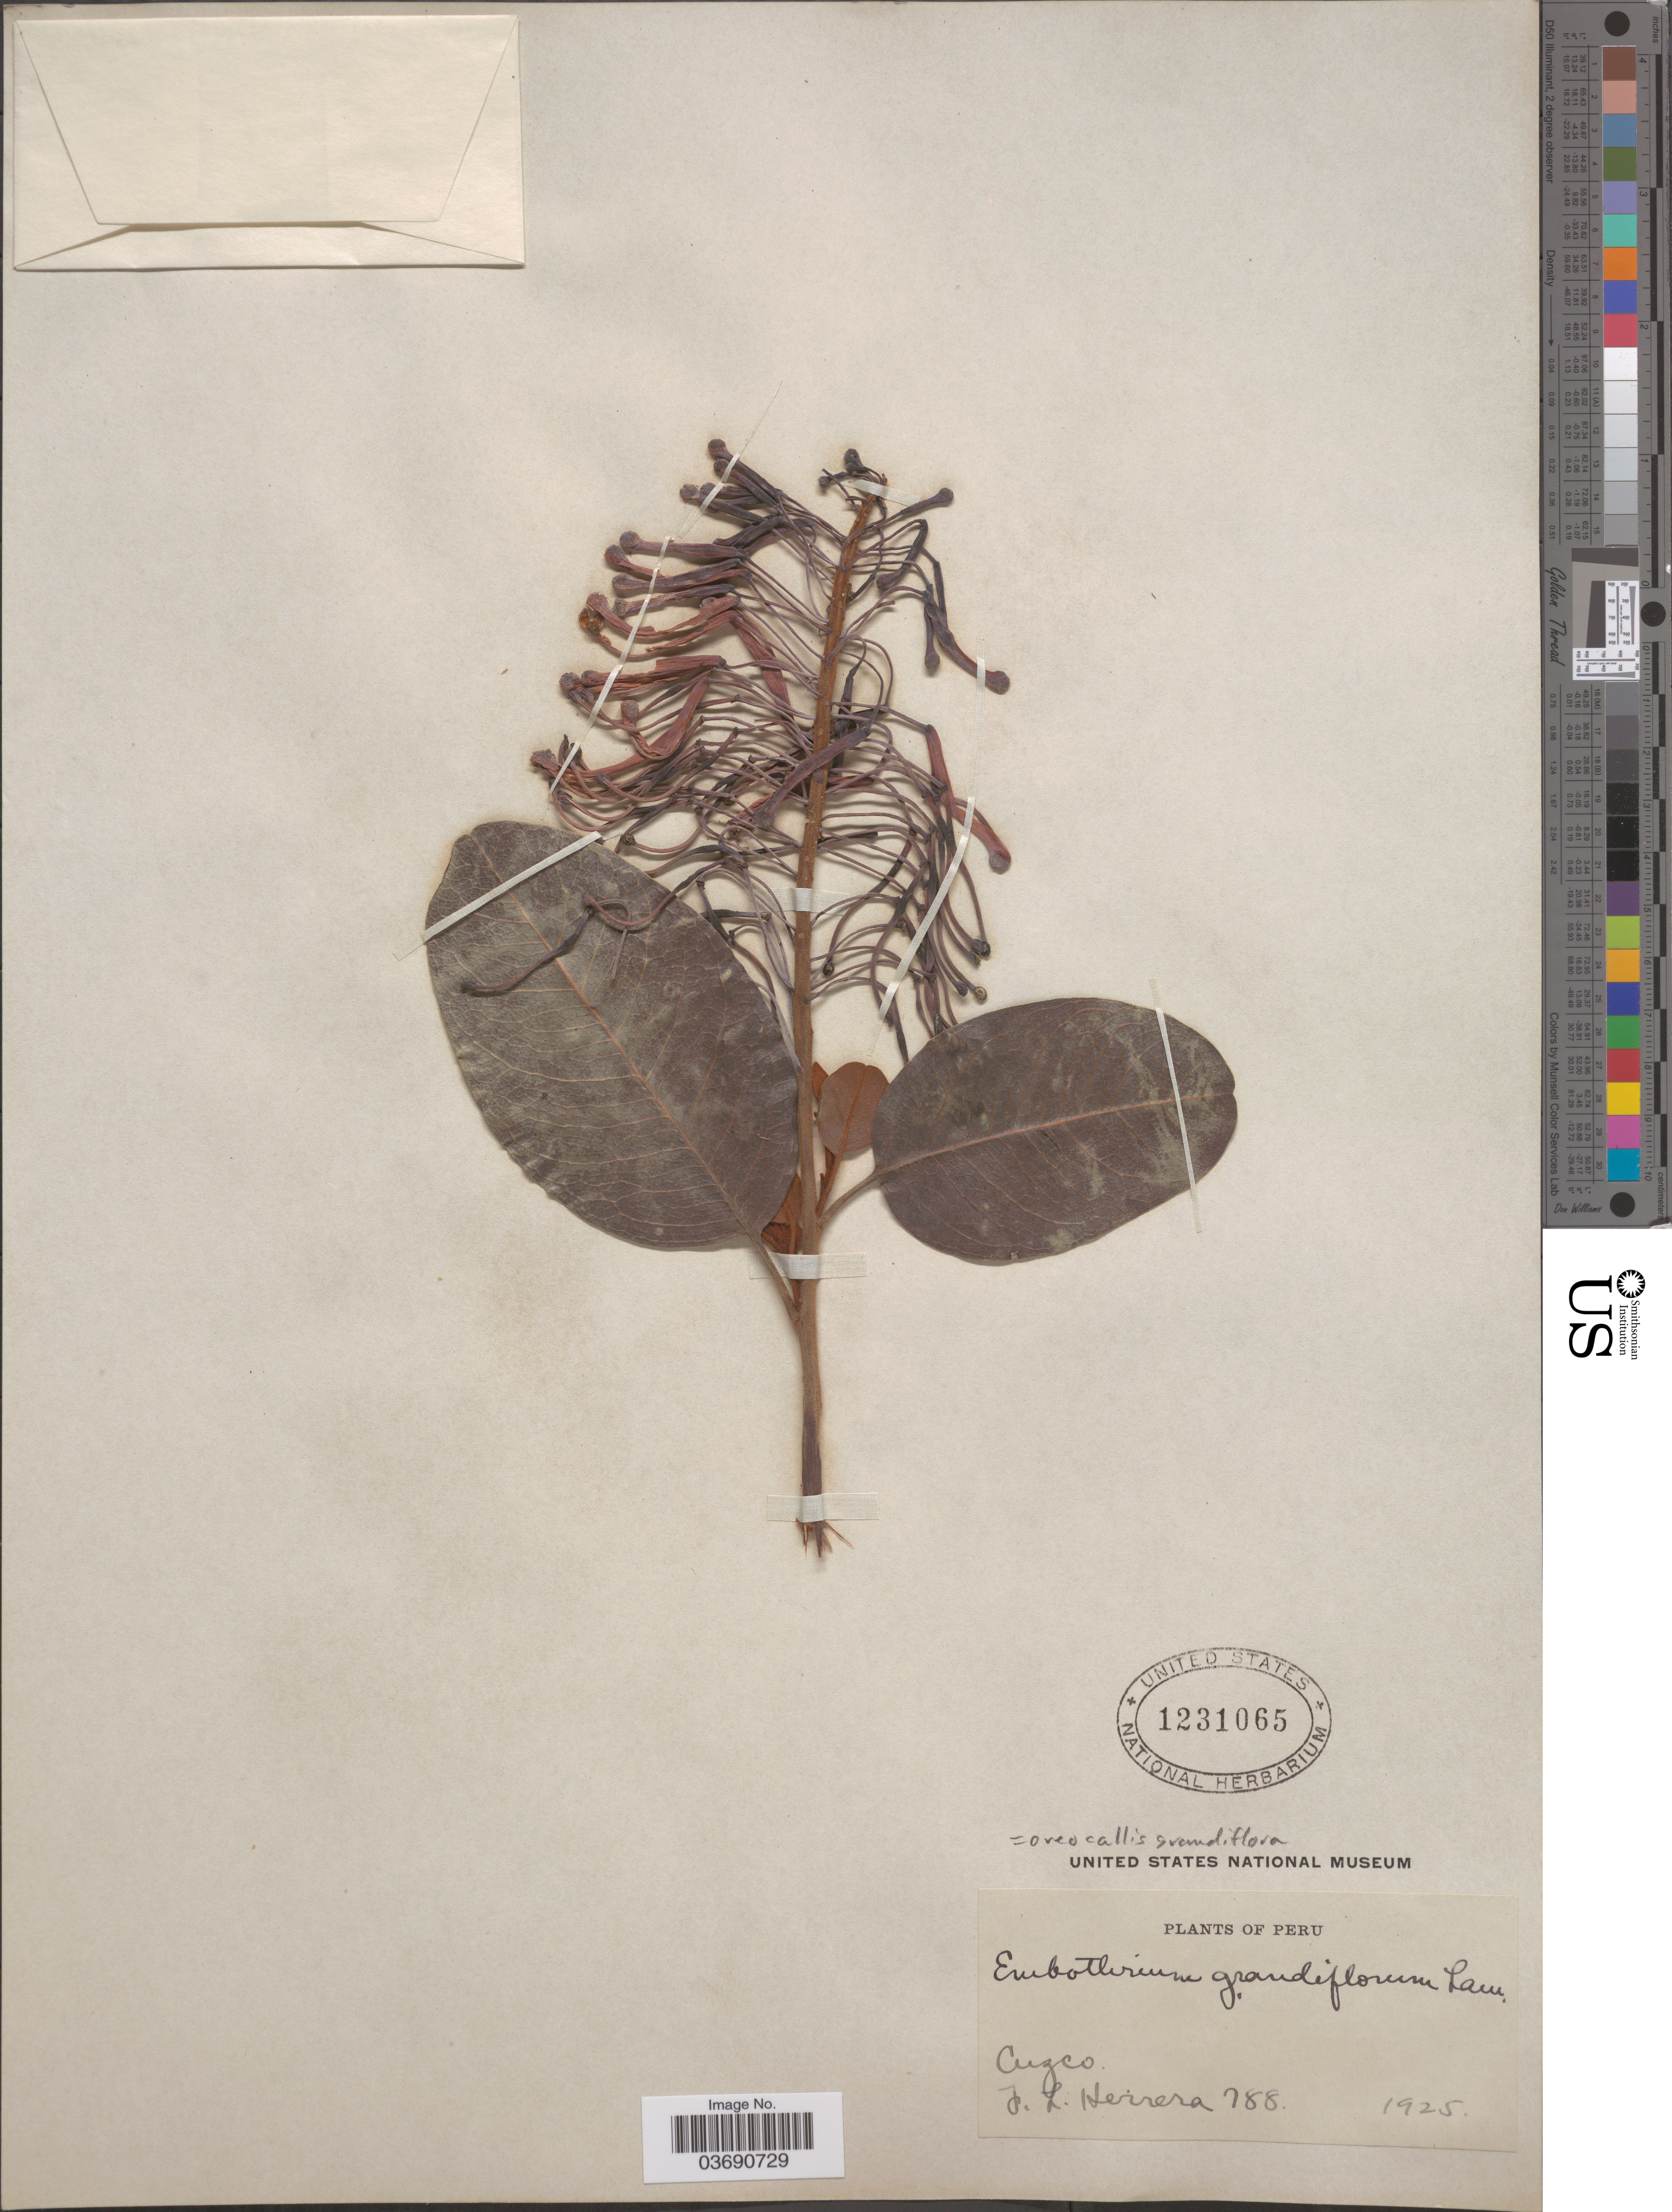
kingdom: Plantae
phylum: Tracheophyta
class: Magnoliopsida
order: Proteales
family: Proteaceae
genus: Oreocallis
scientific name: Oreocallis grandiflora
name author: (Lam.) R. Br.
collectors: J. L. Herrera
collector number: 788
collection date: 1925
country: Peru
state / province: Cusco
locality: Cuzco.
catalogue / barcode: US 1231065